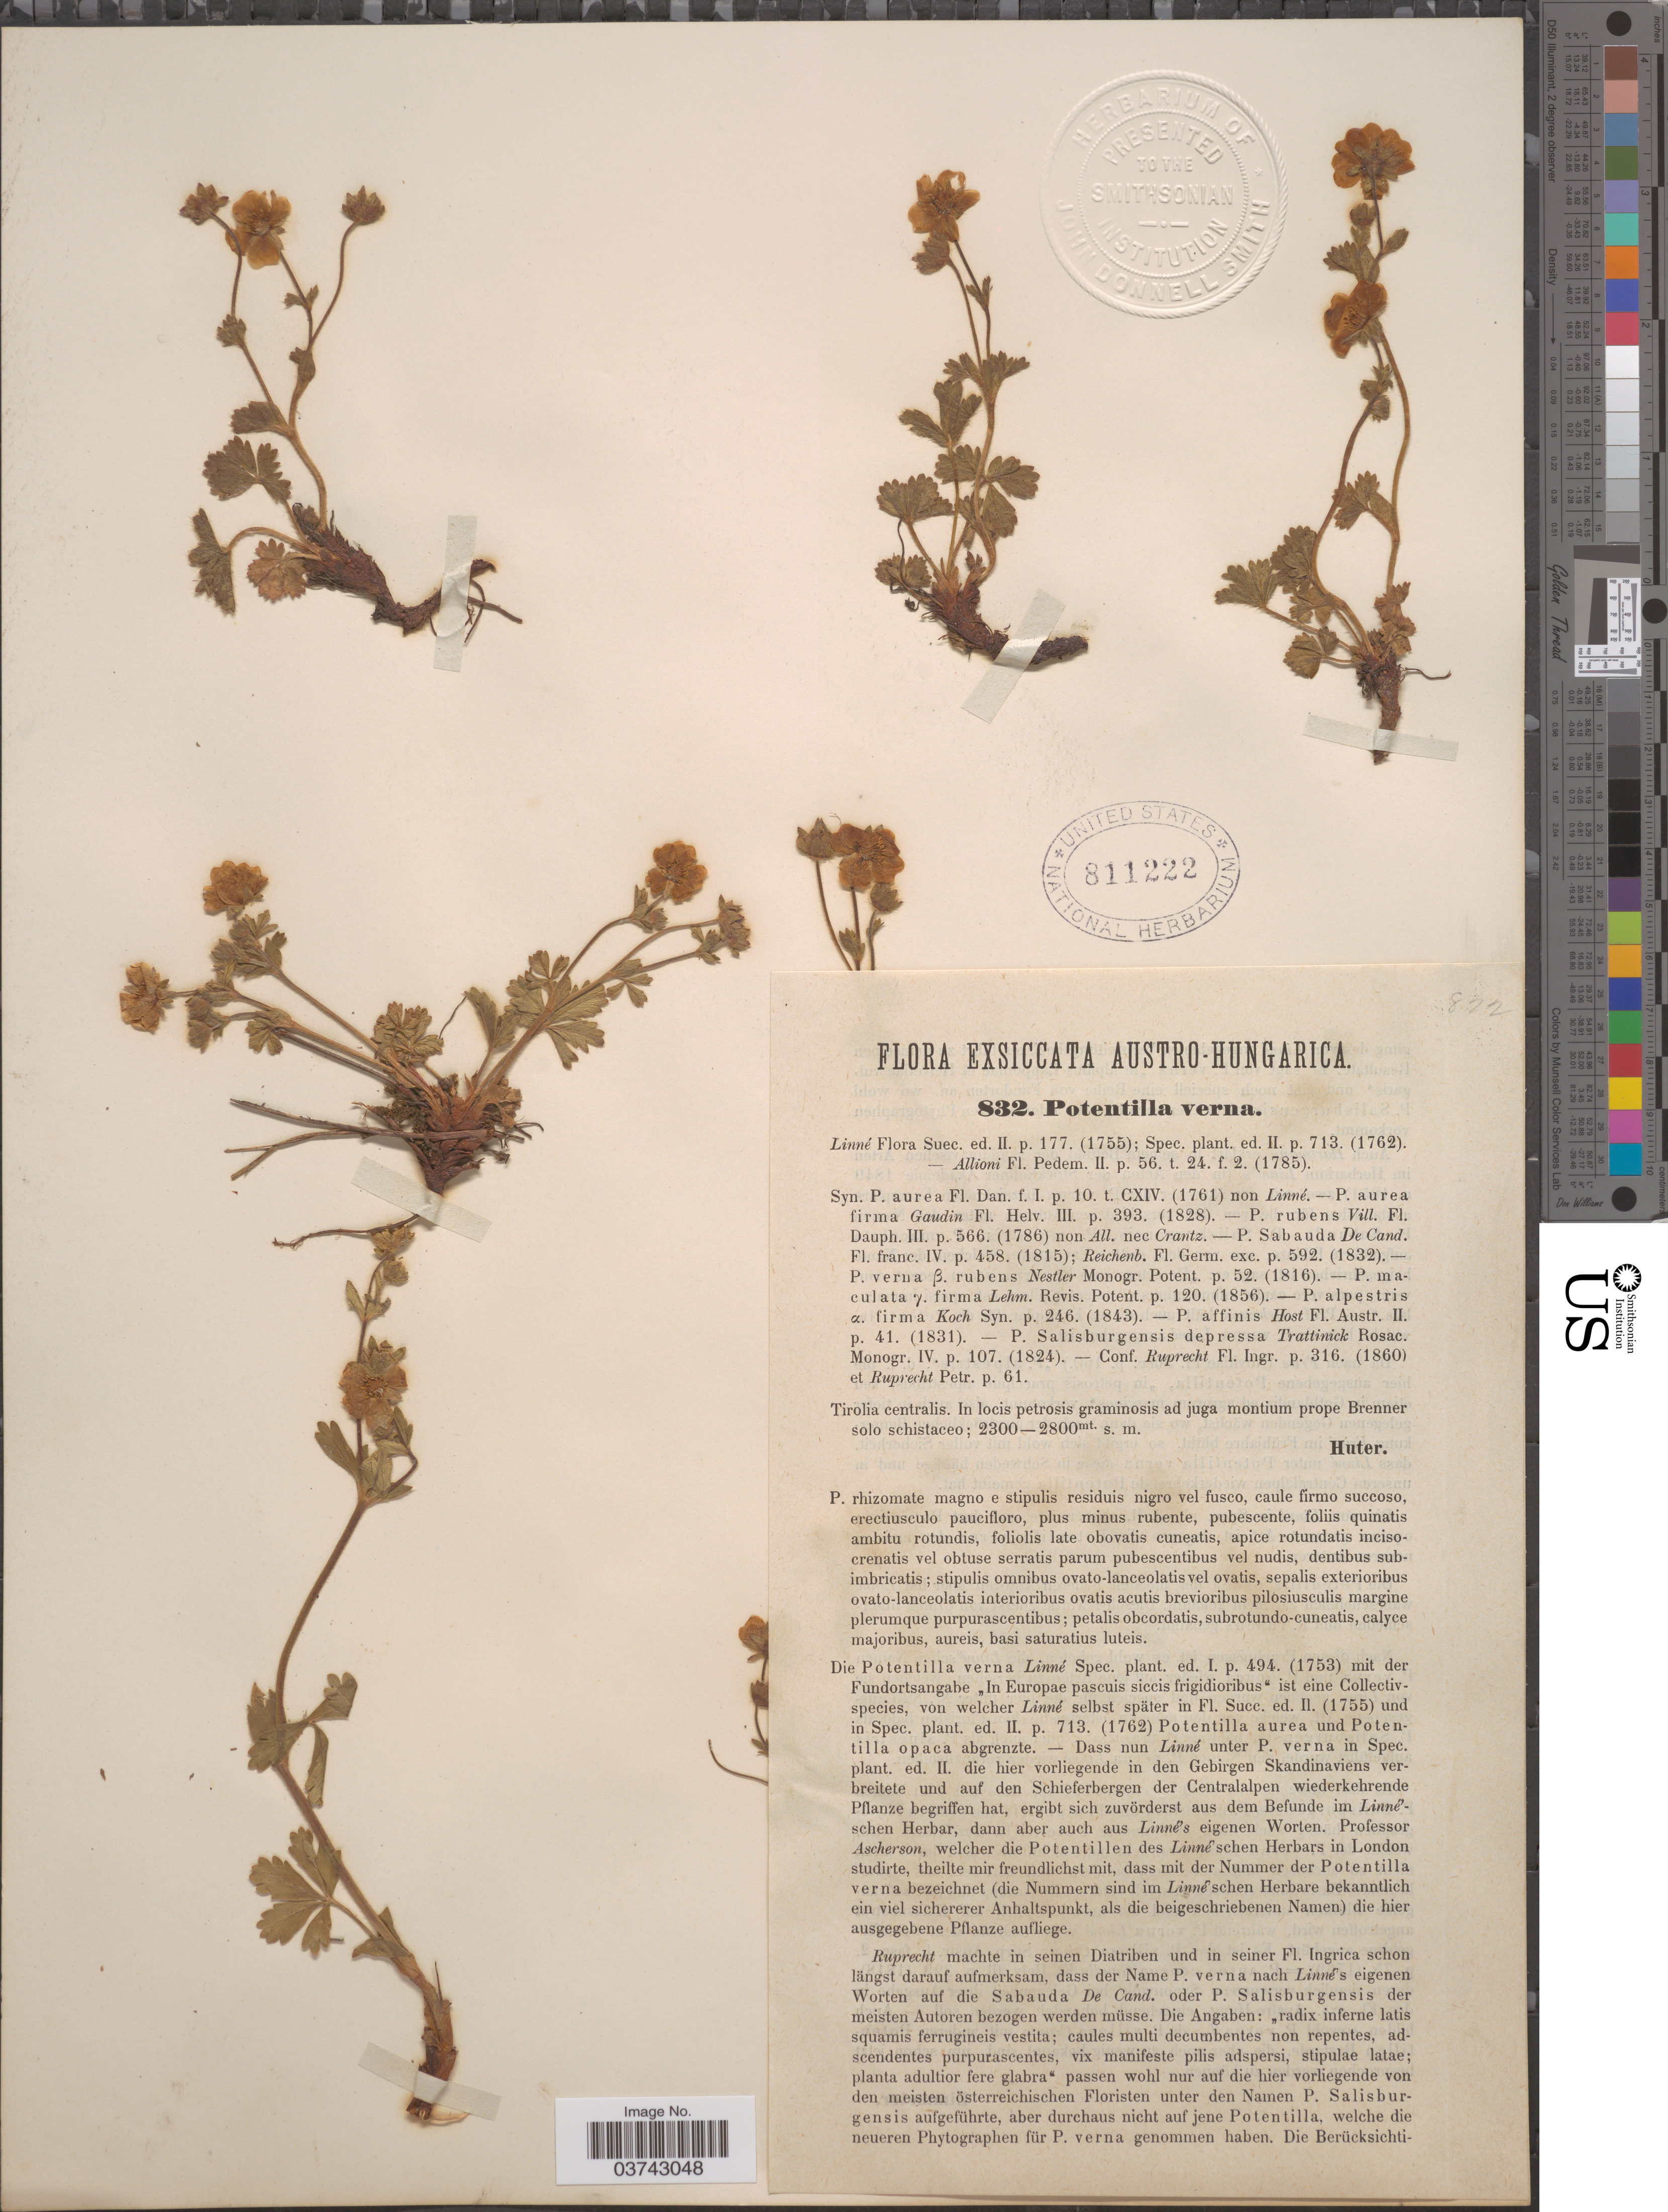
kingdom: Plantae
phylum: Tracheophyta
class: Magnoliopsida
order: Rosales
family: Rosaceae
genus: Potentilla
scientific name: Potentilla verna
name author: L.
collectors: -. Huter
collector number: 832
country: Italy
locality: Austro-Hungarica. Tirolia centralis. In locis petrosis graminosis ad juga montium prope Brenner solo schistaceo.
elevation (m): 2300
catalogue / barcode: US 811222